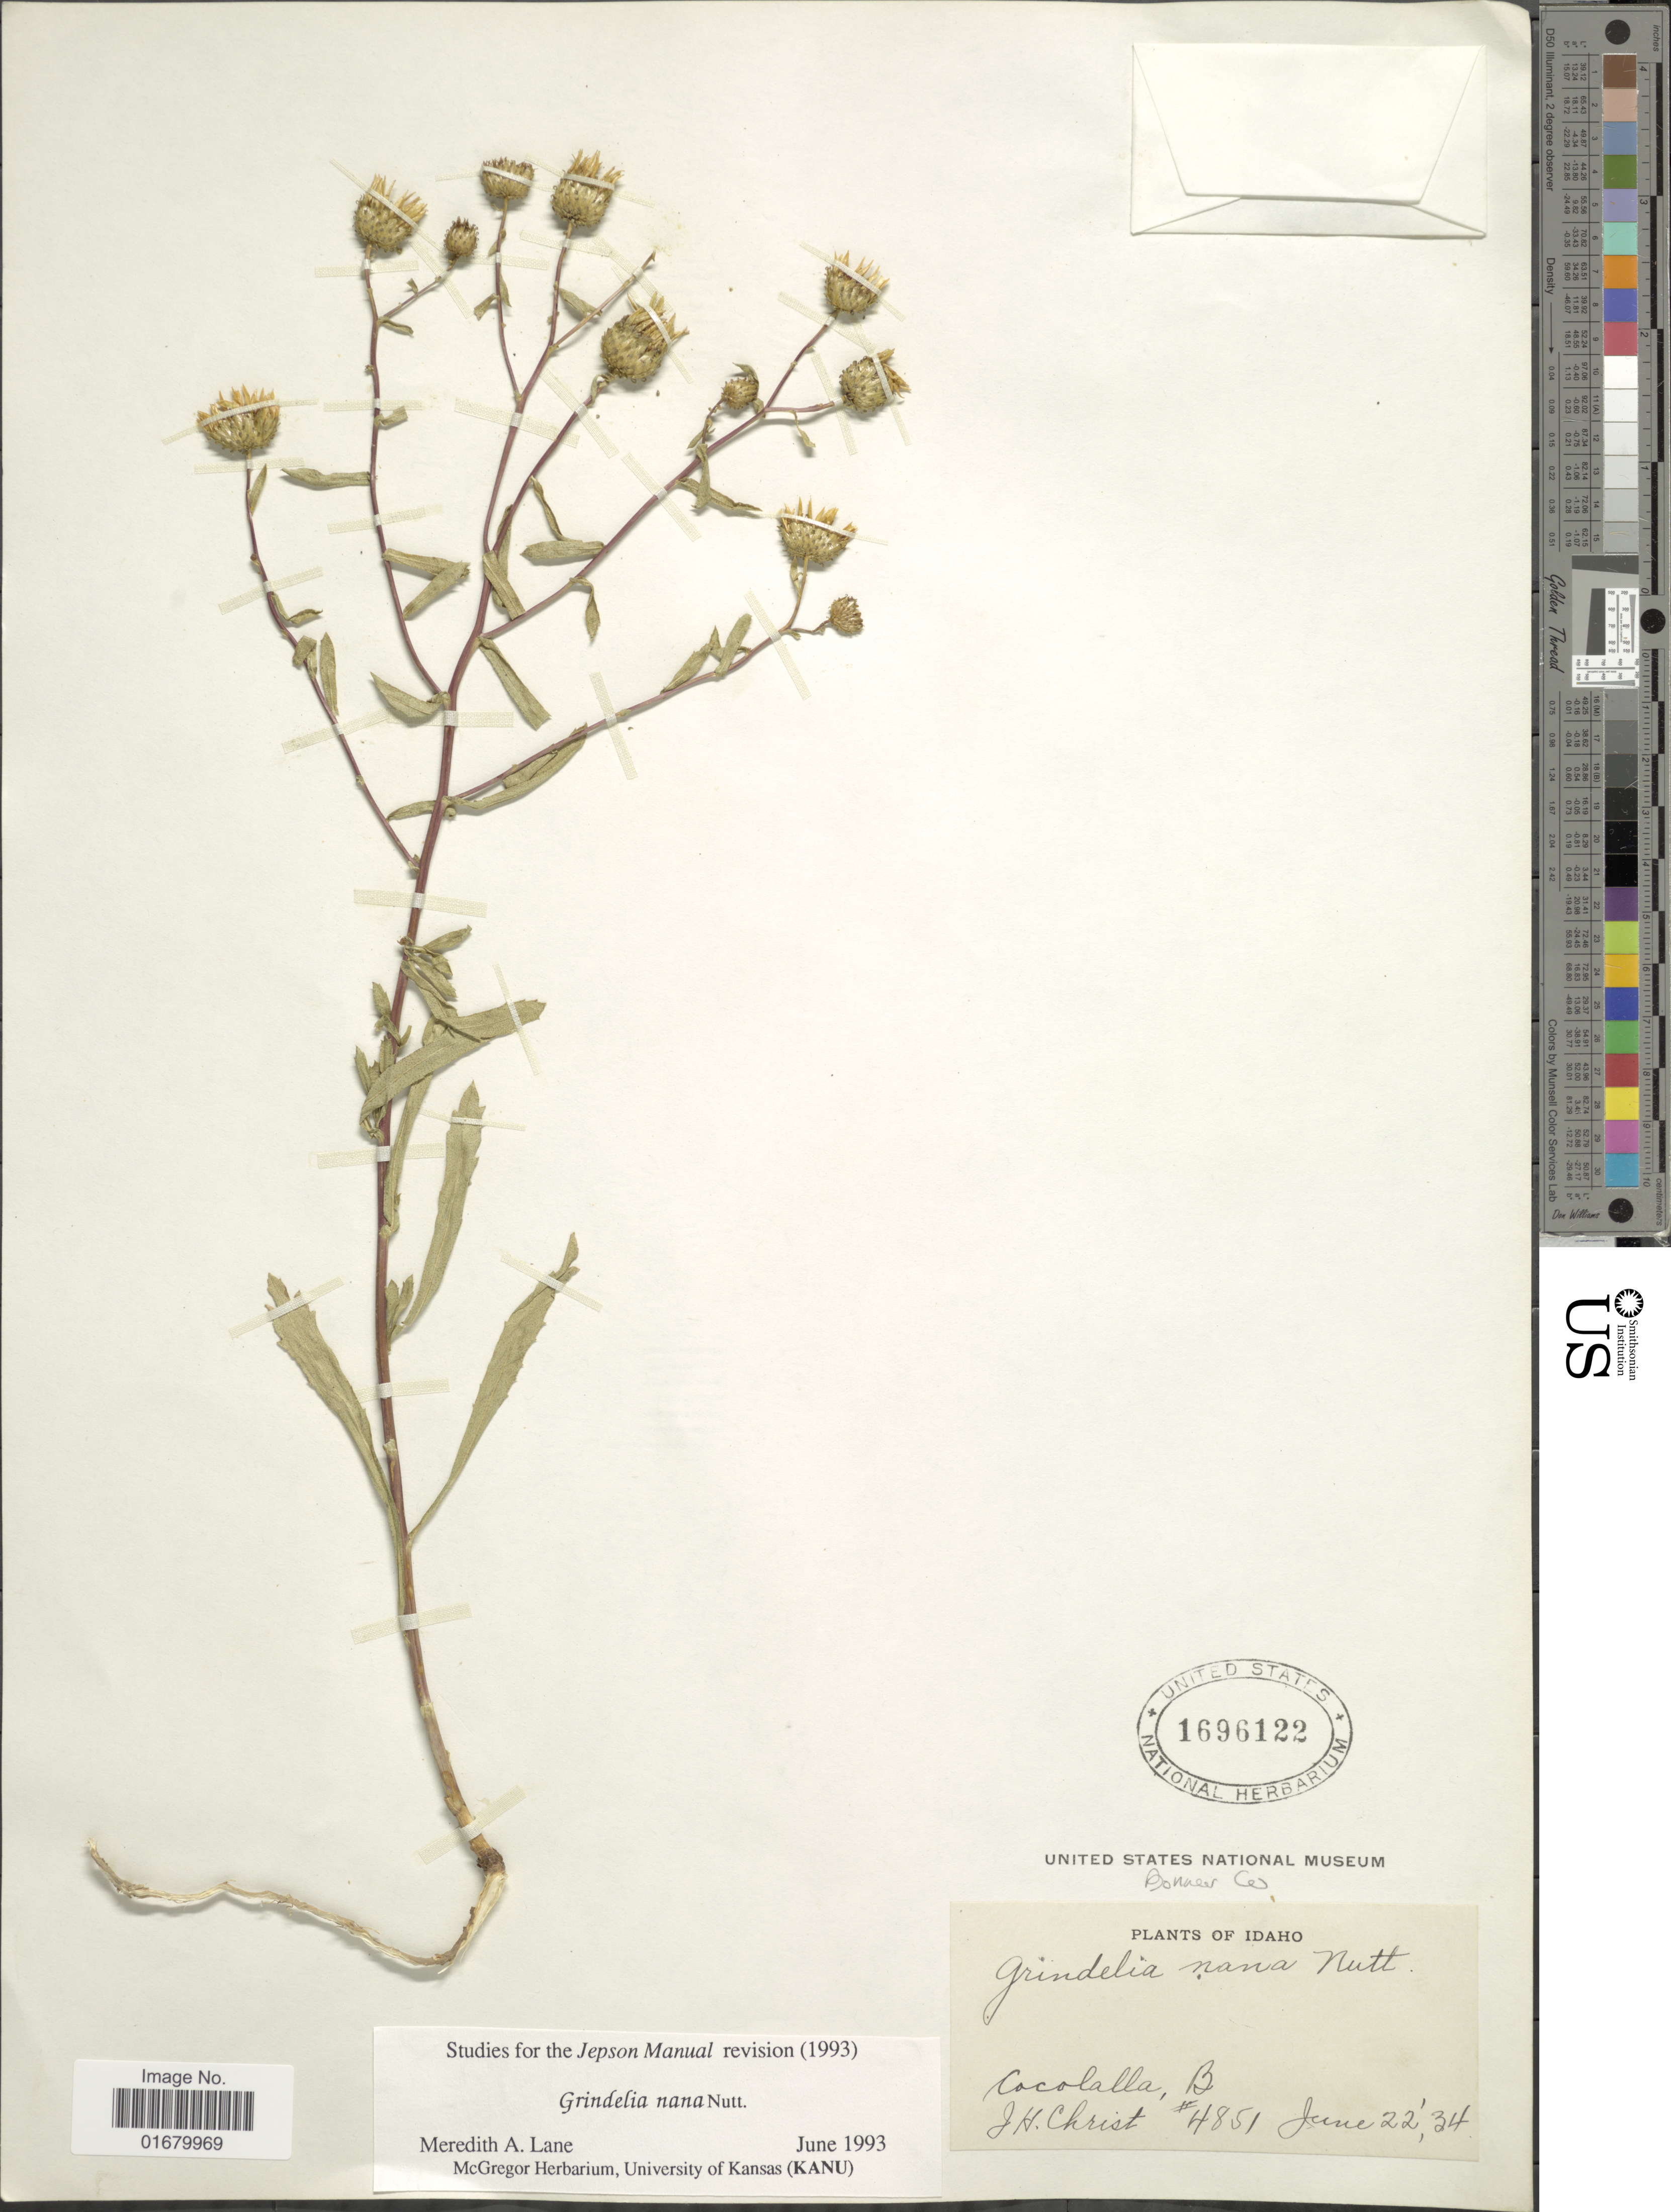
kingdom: Plantae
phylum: Tracheophyta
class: Magnoliopsida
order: Asterales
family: Asteraceae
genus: Grindelia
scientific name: Grindelia nana var. nana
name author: Nutt.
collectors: J. H. Christ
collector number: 4851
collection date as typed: Transcribed d/m/y: 22/6/34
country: United States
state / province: Idaho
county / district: Bonner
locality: Cocolalla, B.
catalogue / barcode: US 1696122